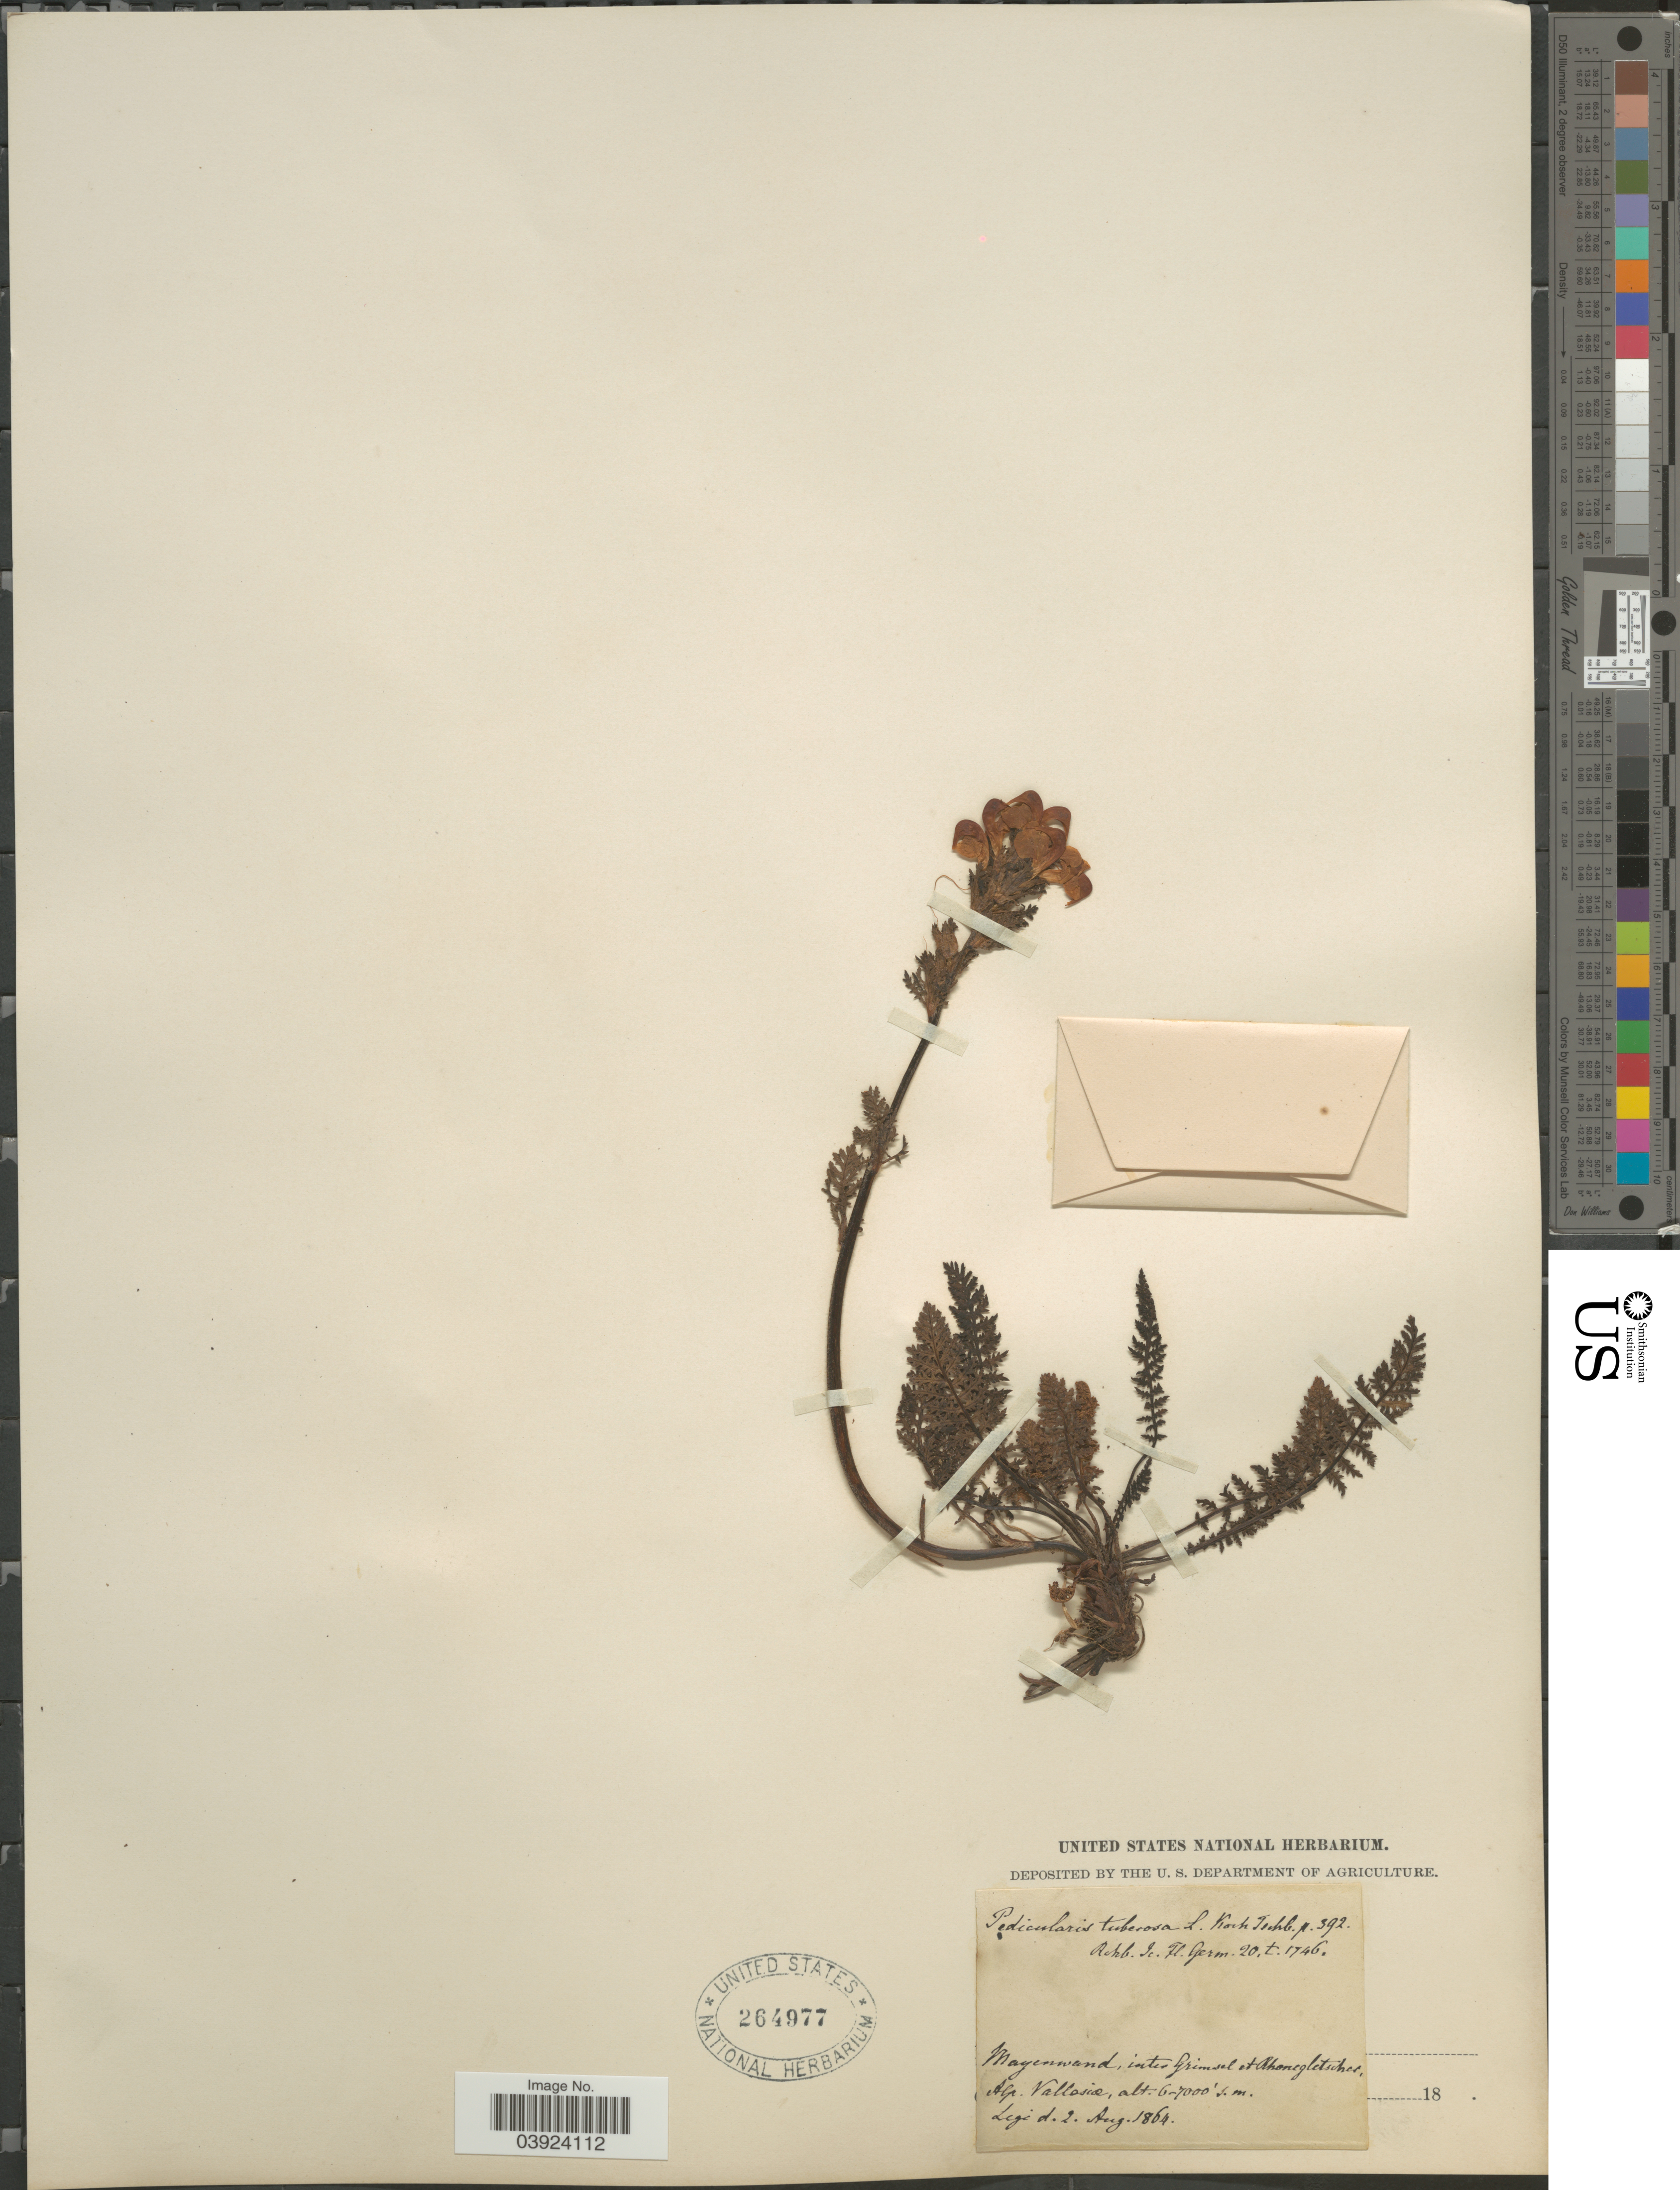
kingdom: Plantae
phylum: Tracheophyta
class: Magnoliopsida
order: Lamiales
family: Orobanchaceae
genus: Pedicularis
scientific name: Pedicularis tuberosa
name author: L.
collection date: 1864-08-02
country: Switzerland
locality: Mayerwand, inter Grimsel et Rhonegletscher. Alp. Vallasiæ.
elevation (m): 1829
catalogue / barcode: US 264977